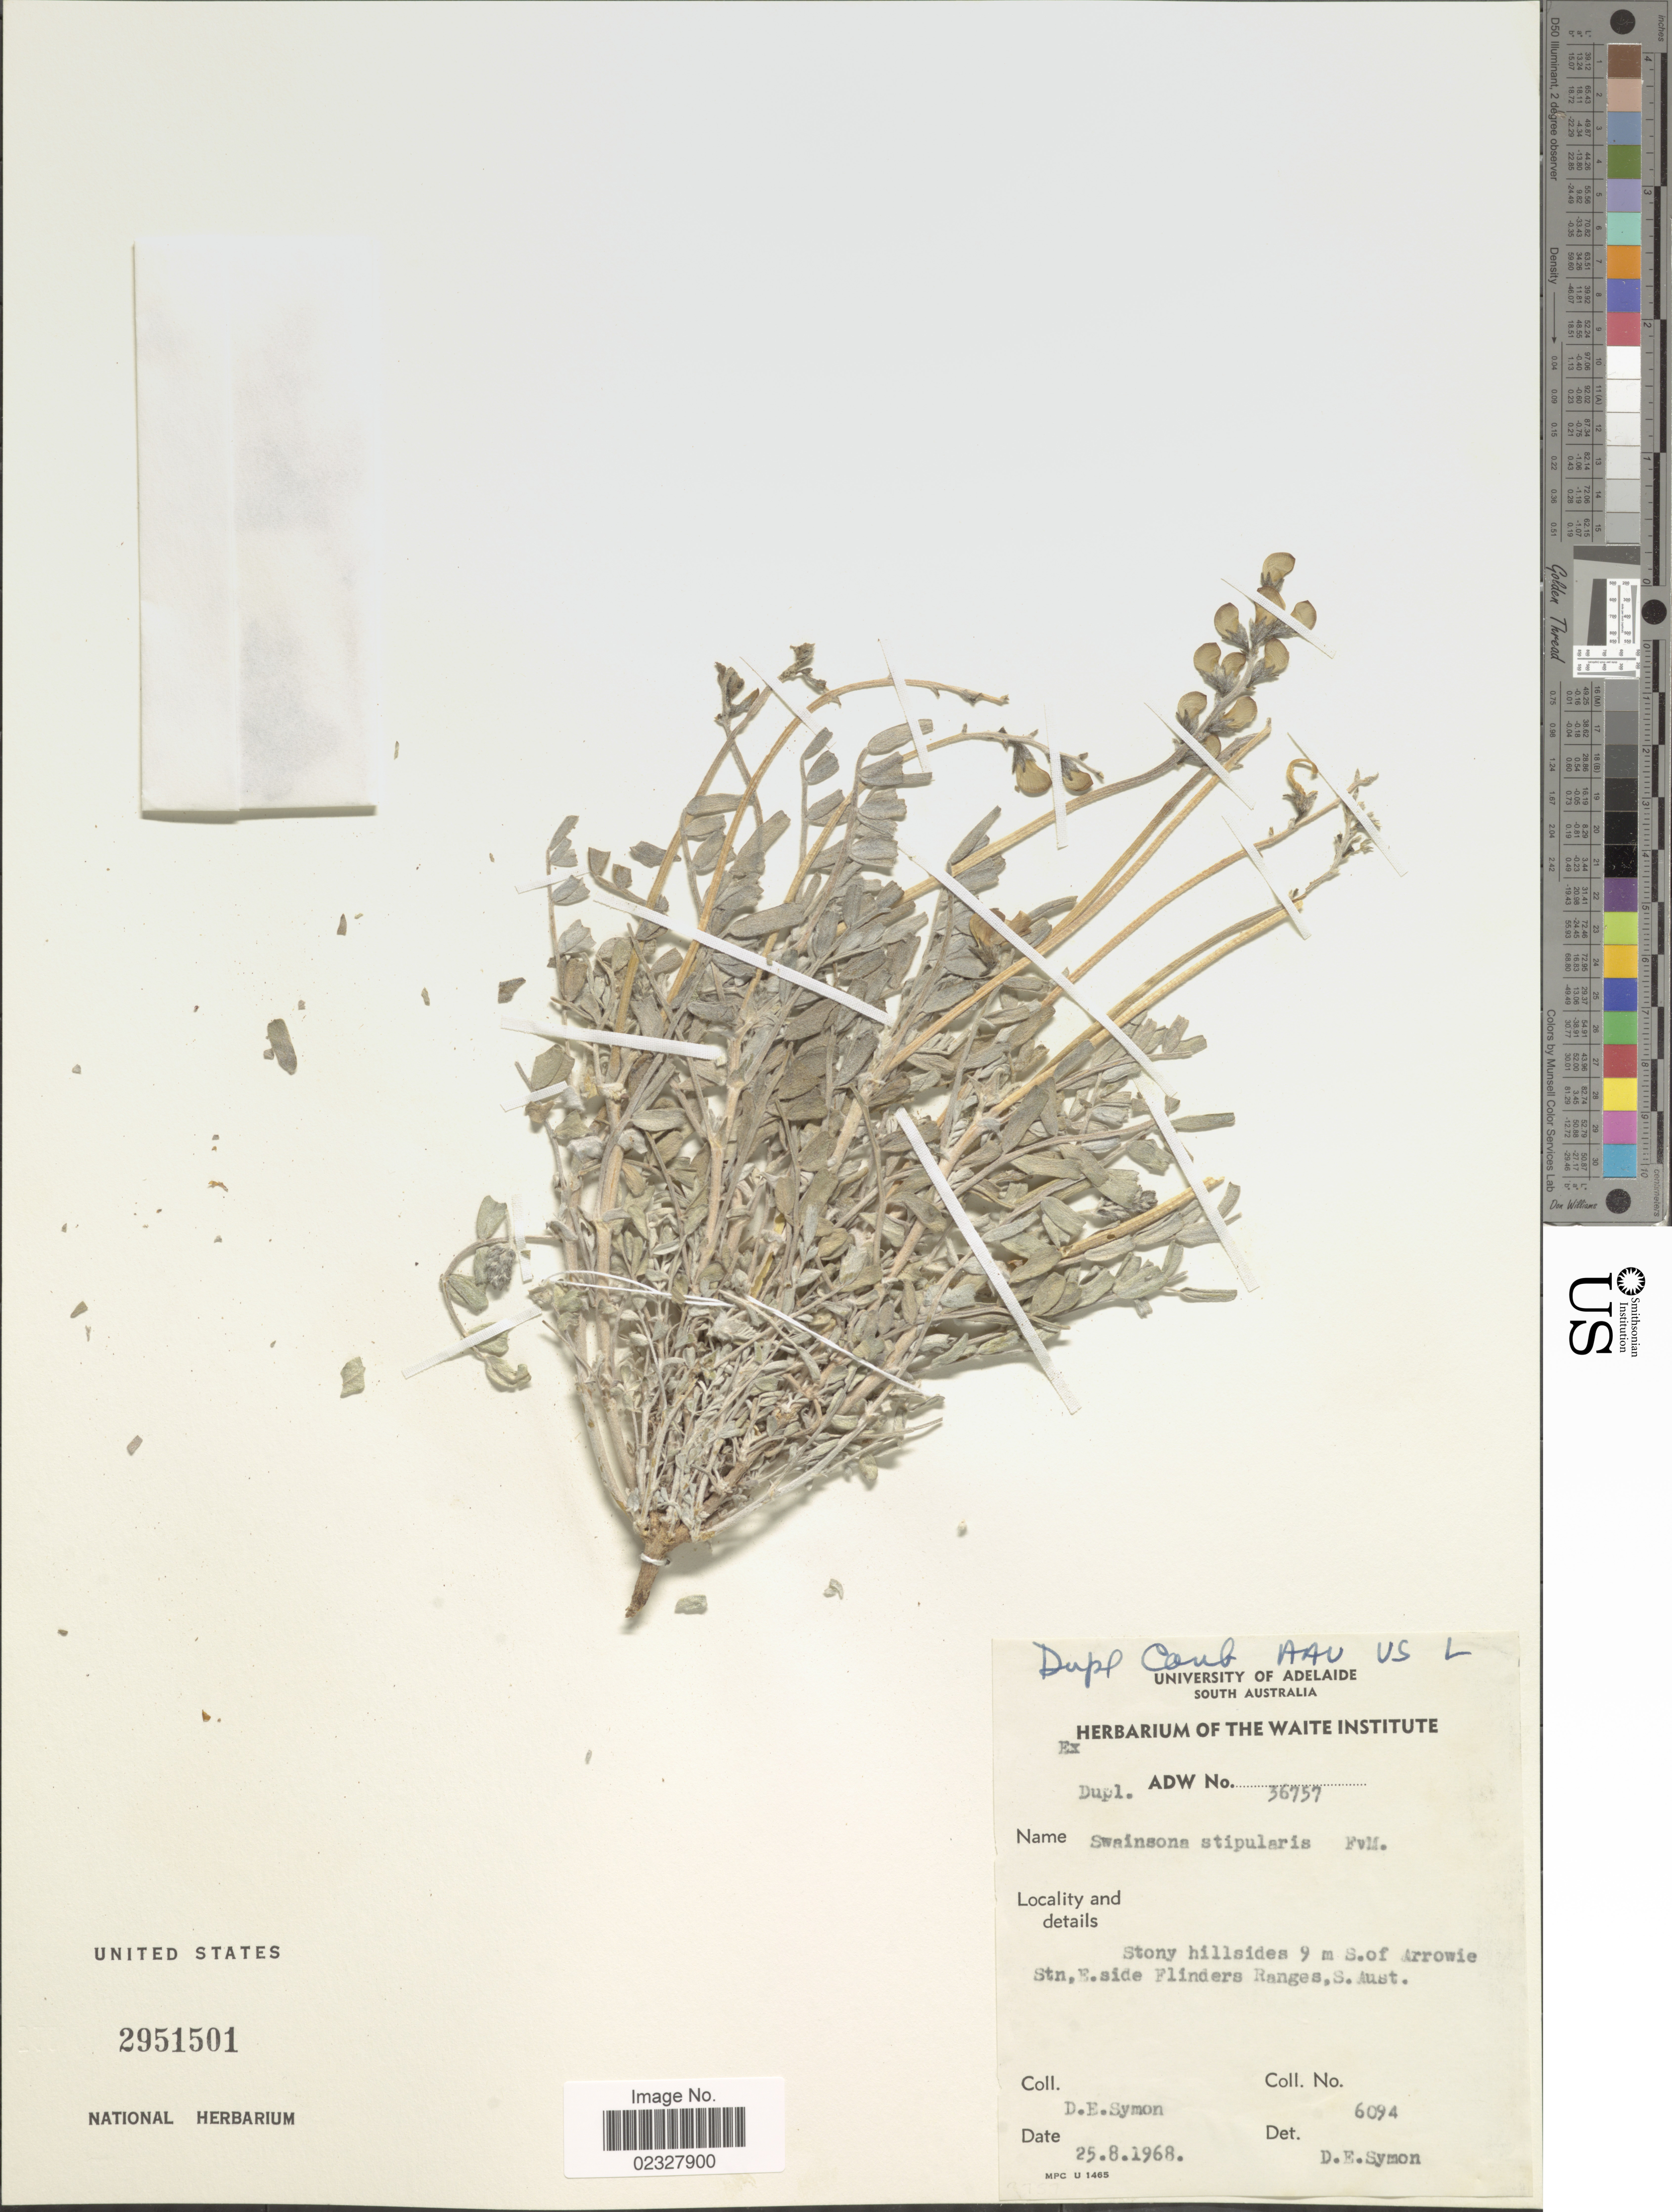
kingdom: Plantae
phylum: Tracheophyta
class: Magnoliopsida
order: Fabales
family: Fabaceae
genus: Swainsona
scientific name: Swainsona stipularis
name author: F. Muell.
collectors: D. Symon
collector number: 6094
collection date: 1968-08-25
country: Australia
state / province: South Australia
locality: Stony hillsides 9 m S. of Arrowie Stn. E. Side Flinders Ranges. S. Aust.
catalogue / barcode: US 2951501